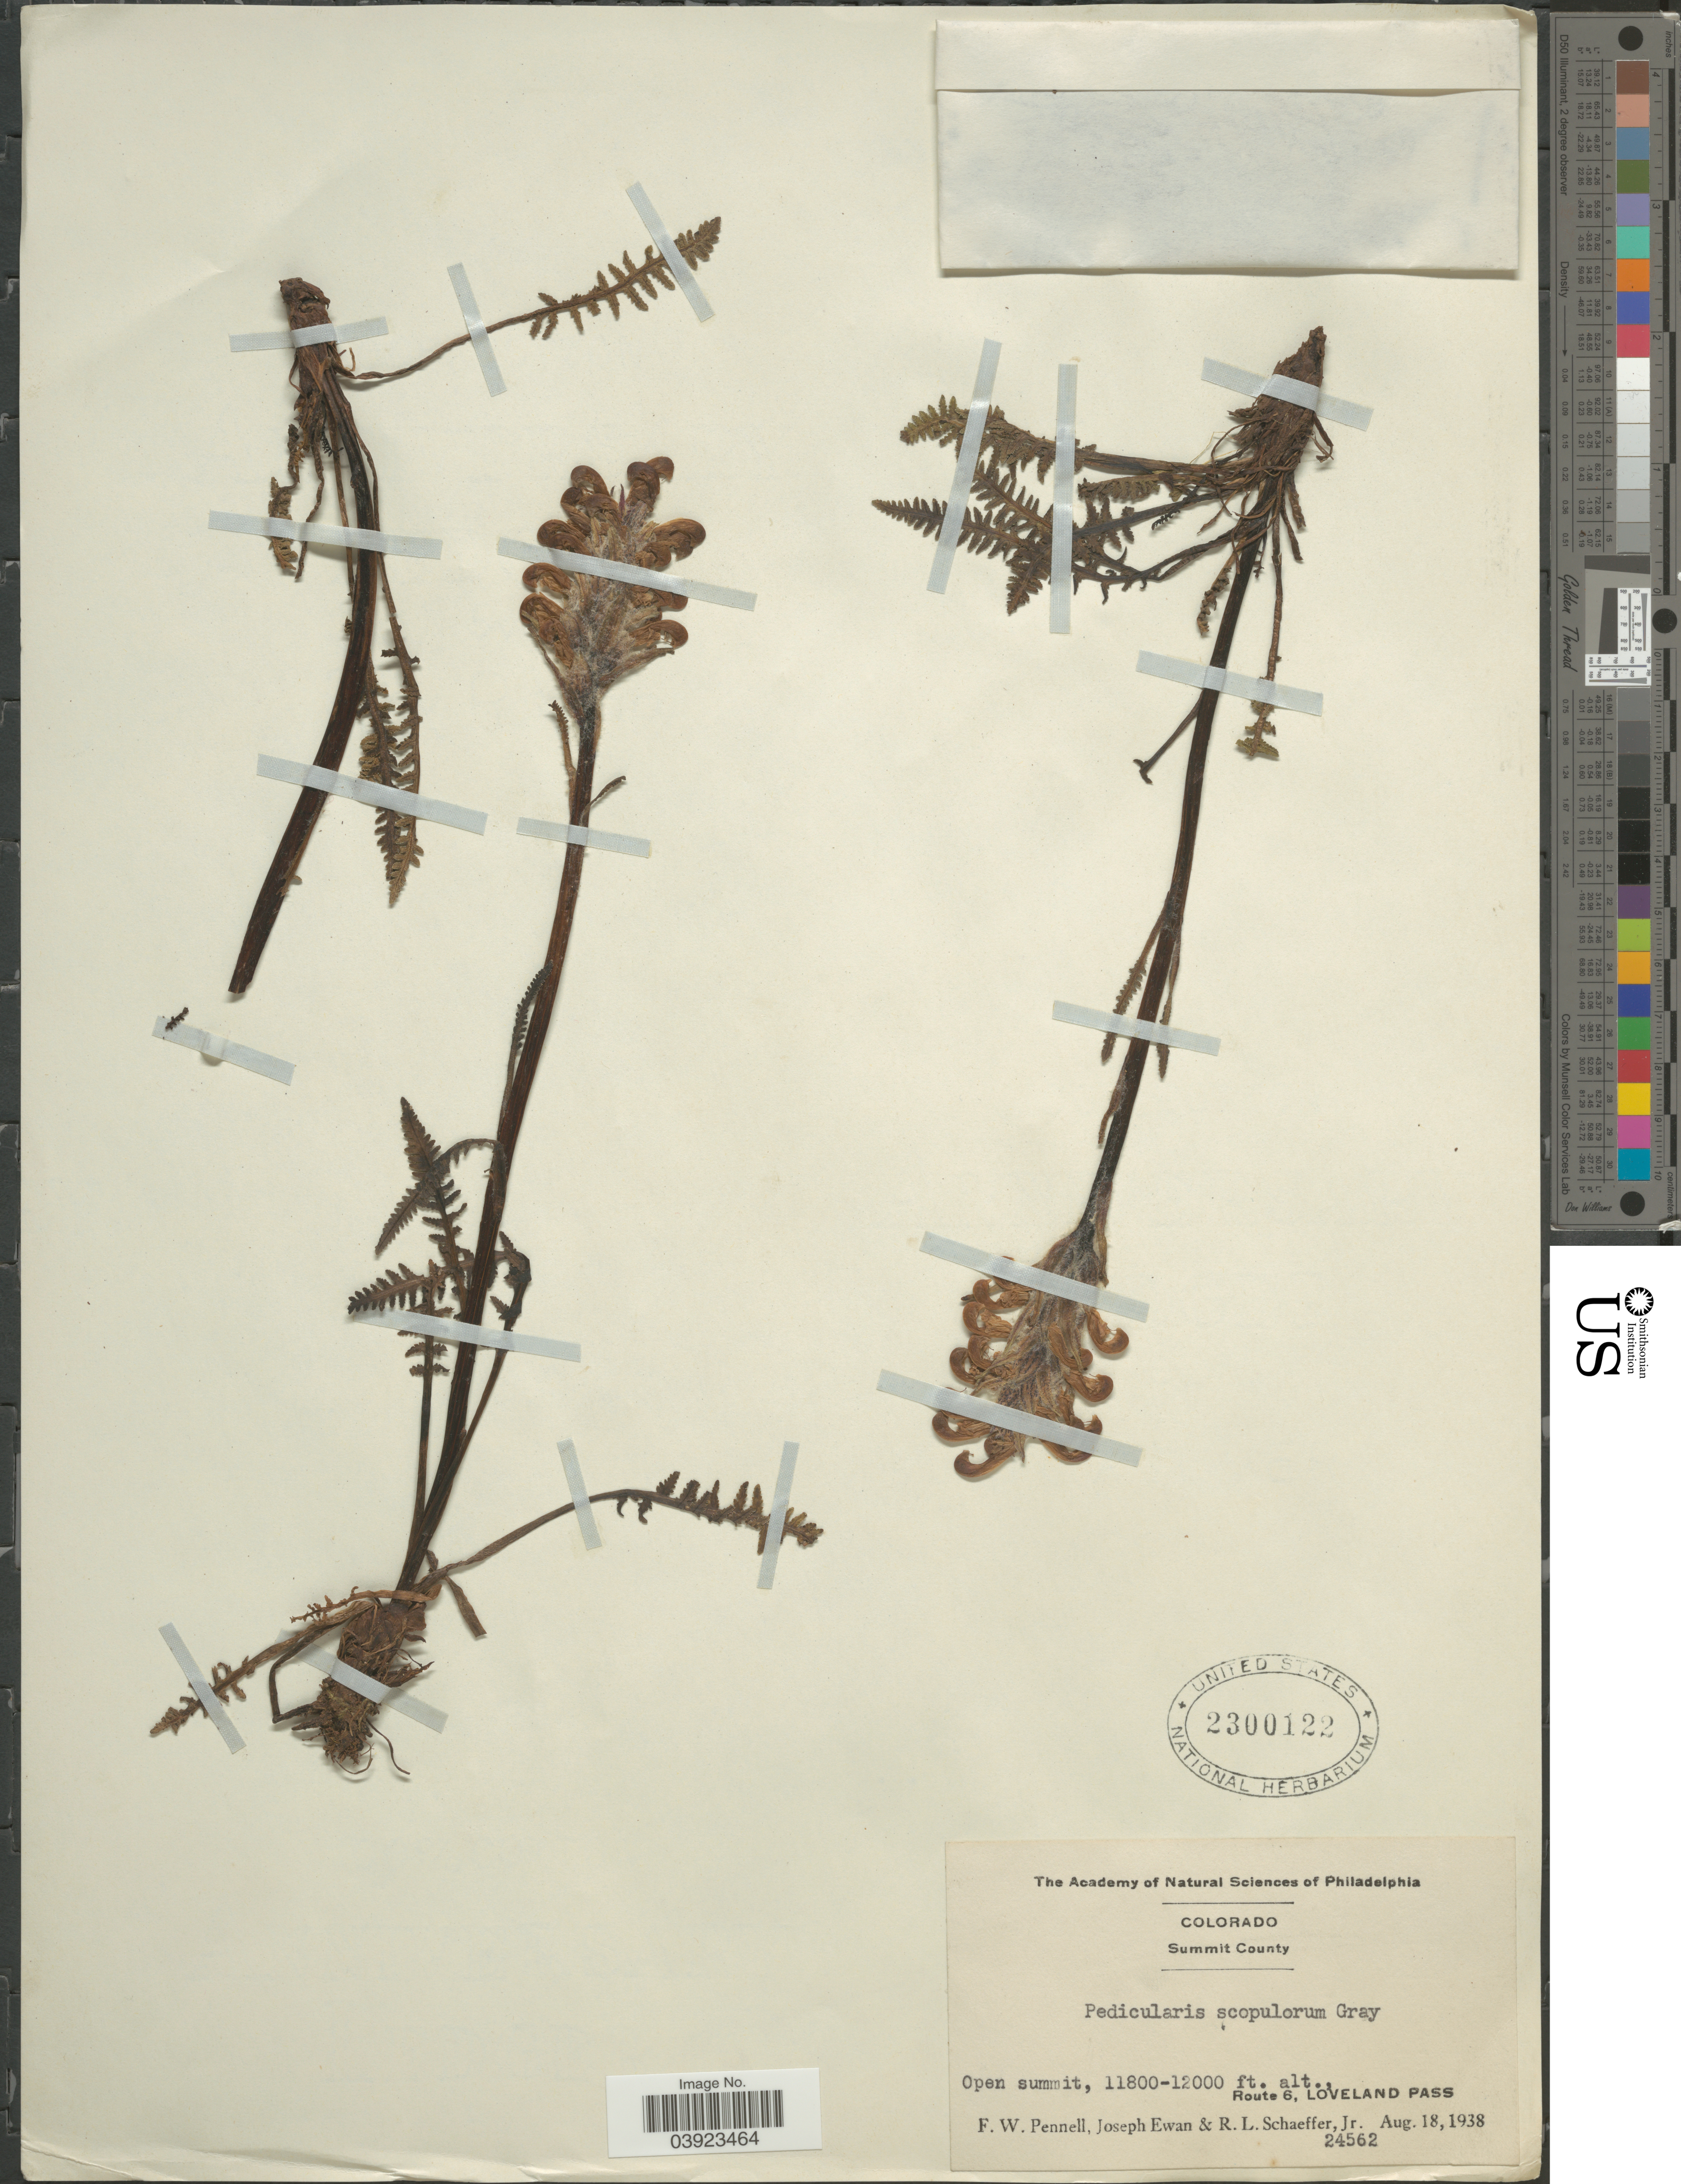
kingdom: Plantae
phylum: Tracheophyta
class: Magnoliopsida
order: Lamiales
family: Orobanchaceae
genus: Pedicularis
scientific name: Pedicularis scopulorum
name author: A. Gray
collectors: F. W. Pennell, J. A. Ewan & R. L. Schaeffer Jr.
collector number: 24562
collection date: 1938-08-18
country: United States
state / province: Colorado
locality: Summit County. Open summit, Route 6, Loveland Pass.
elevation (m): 3597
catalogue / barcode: US 2300122